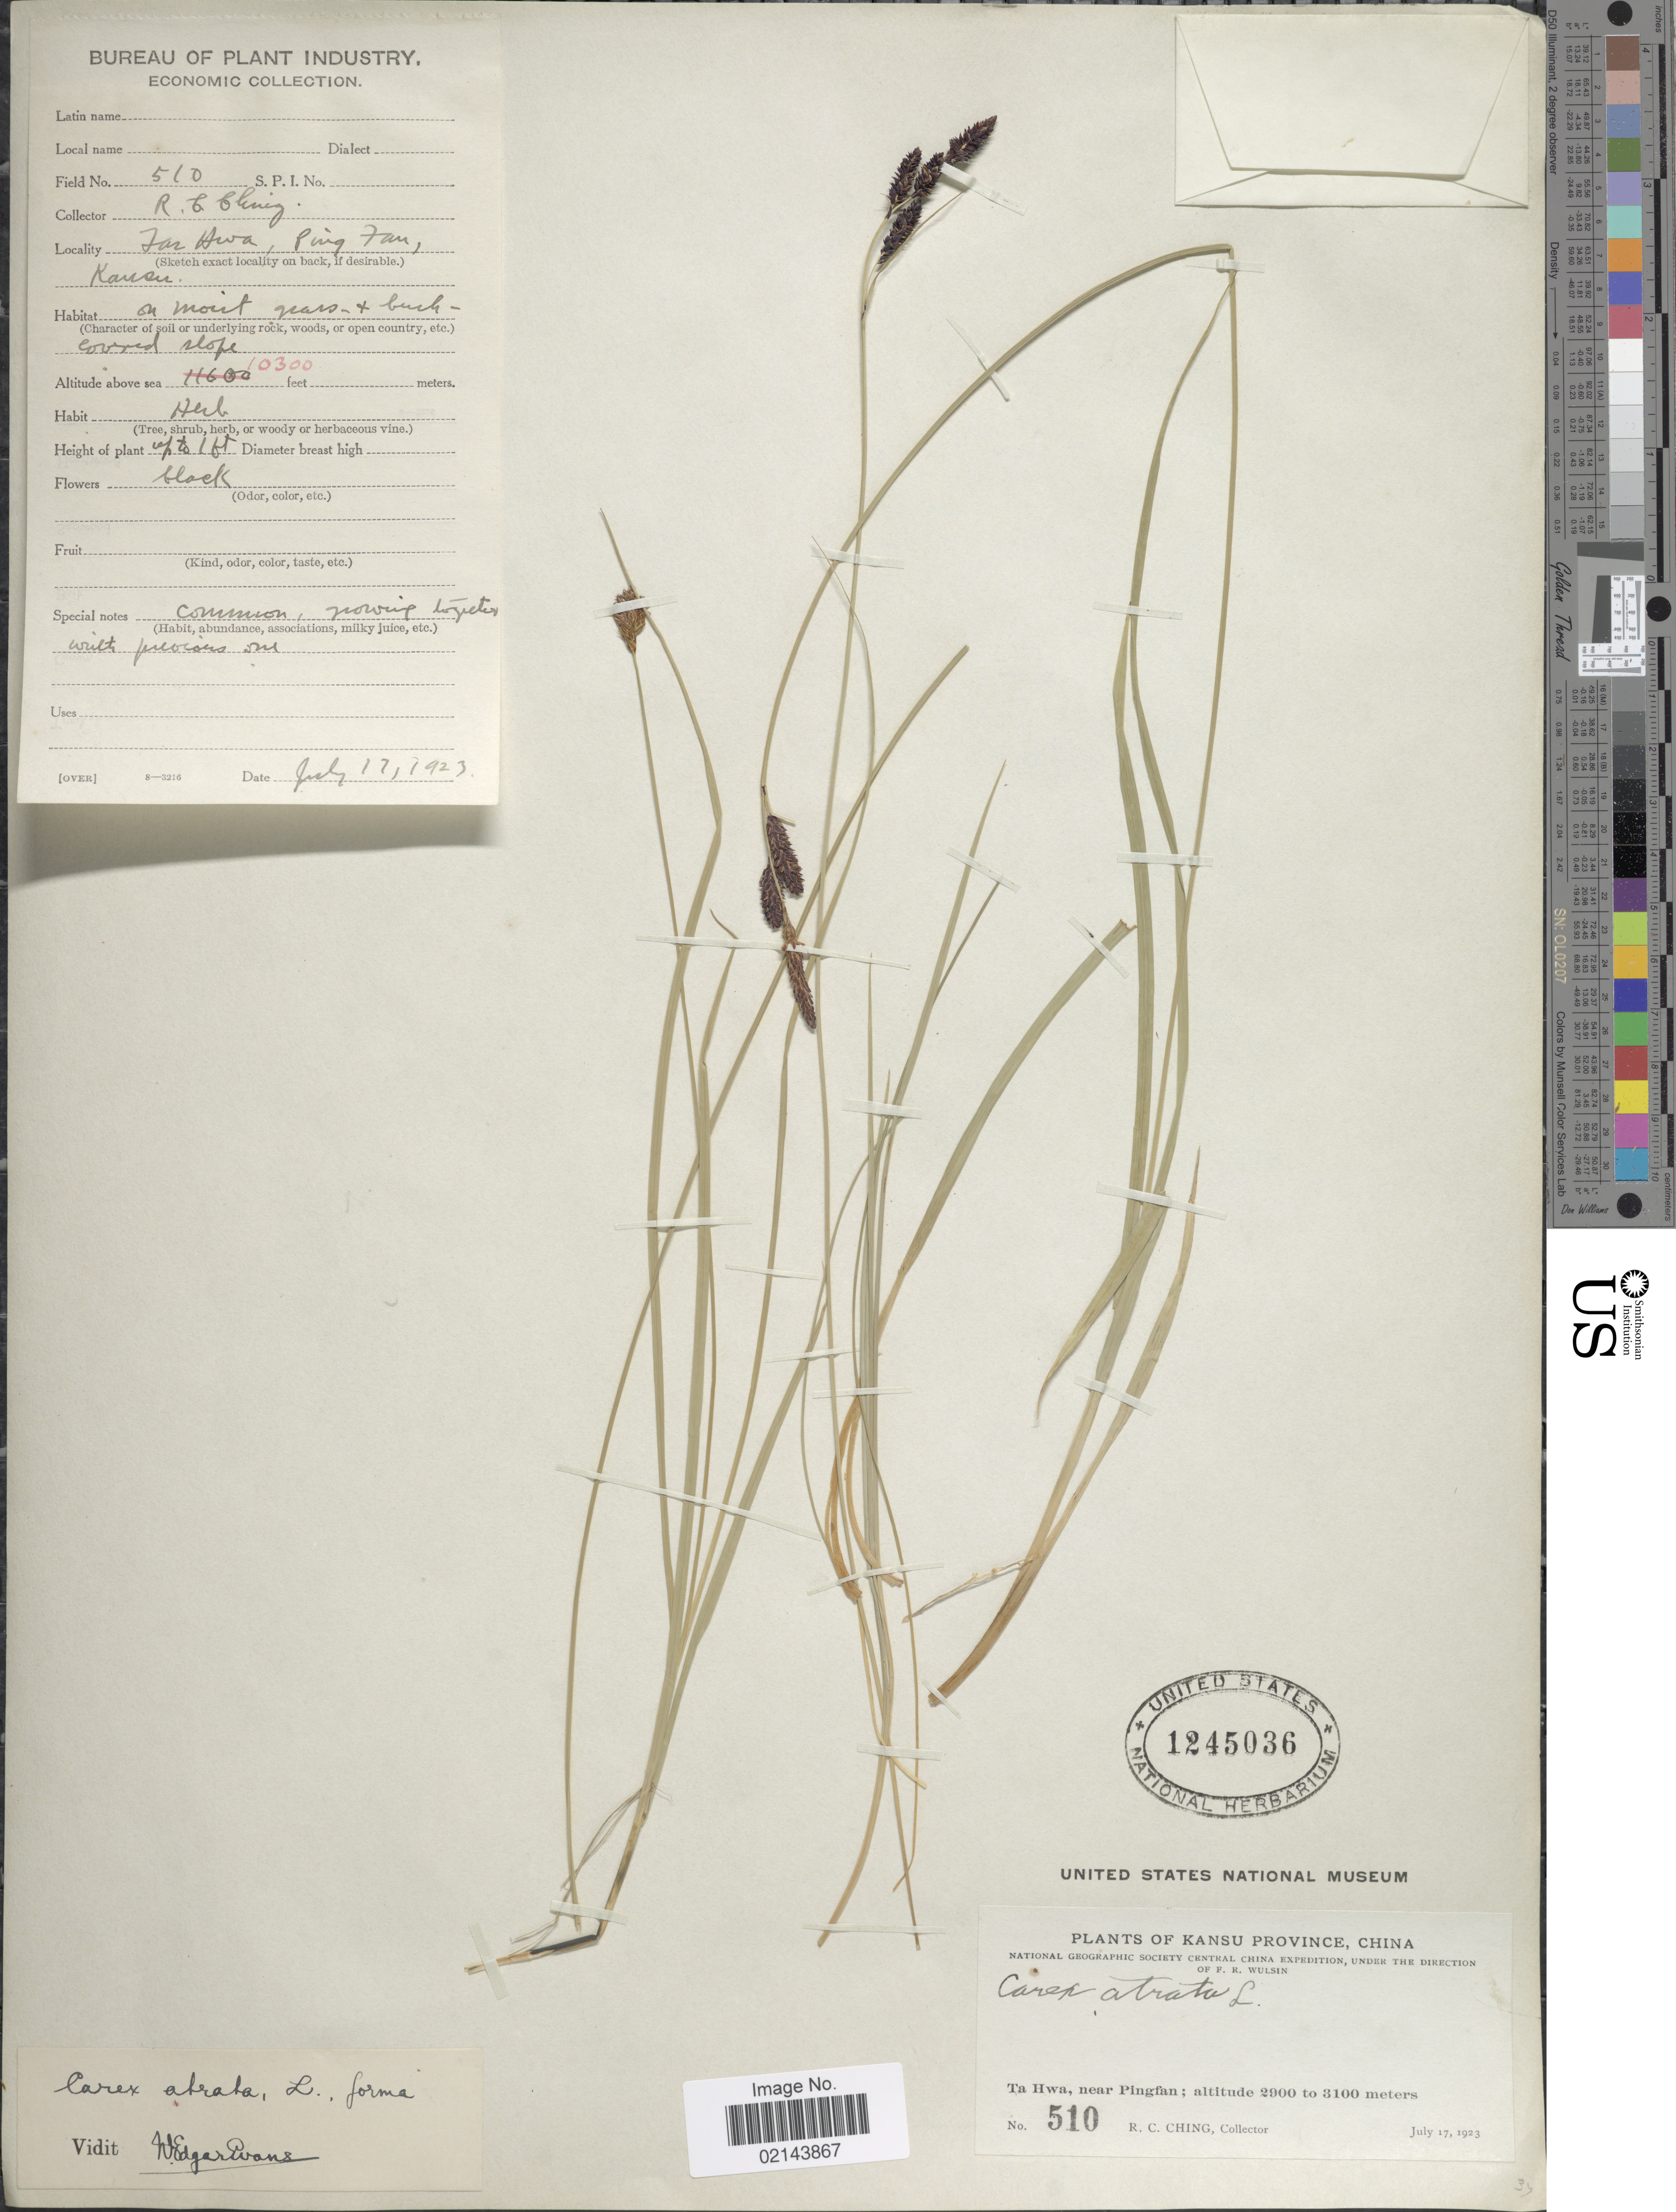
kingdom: Plantae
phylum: Tracheophyta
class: Liliopsida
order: Poales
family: Cyperaceae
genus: Carex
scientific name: Carex atrata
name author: L.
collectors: R. C. Ching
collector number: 510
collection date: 1923-07-17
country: China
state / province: Gansu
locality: Kansu Province. Ta Hwa, near Pingfan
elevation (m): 3139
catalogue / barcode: US 1245036